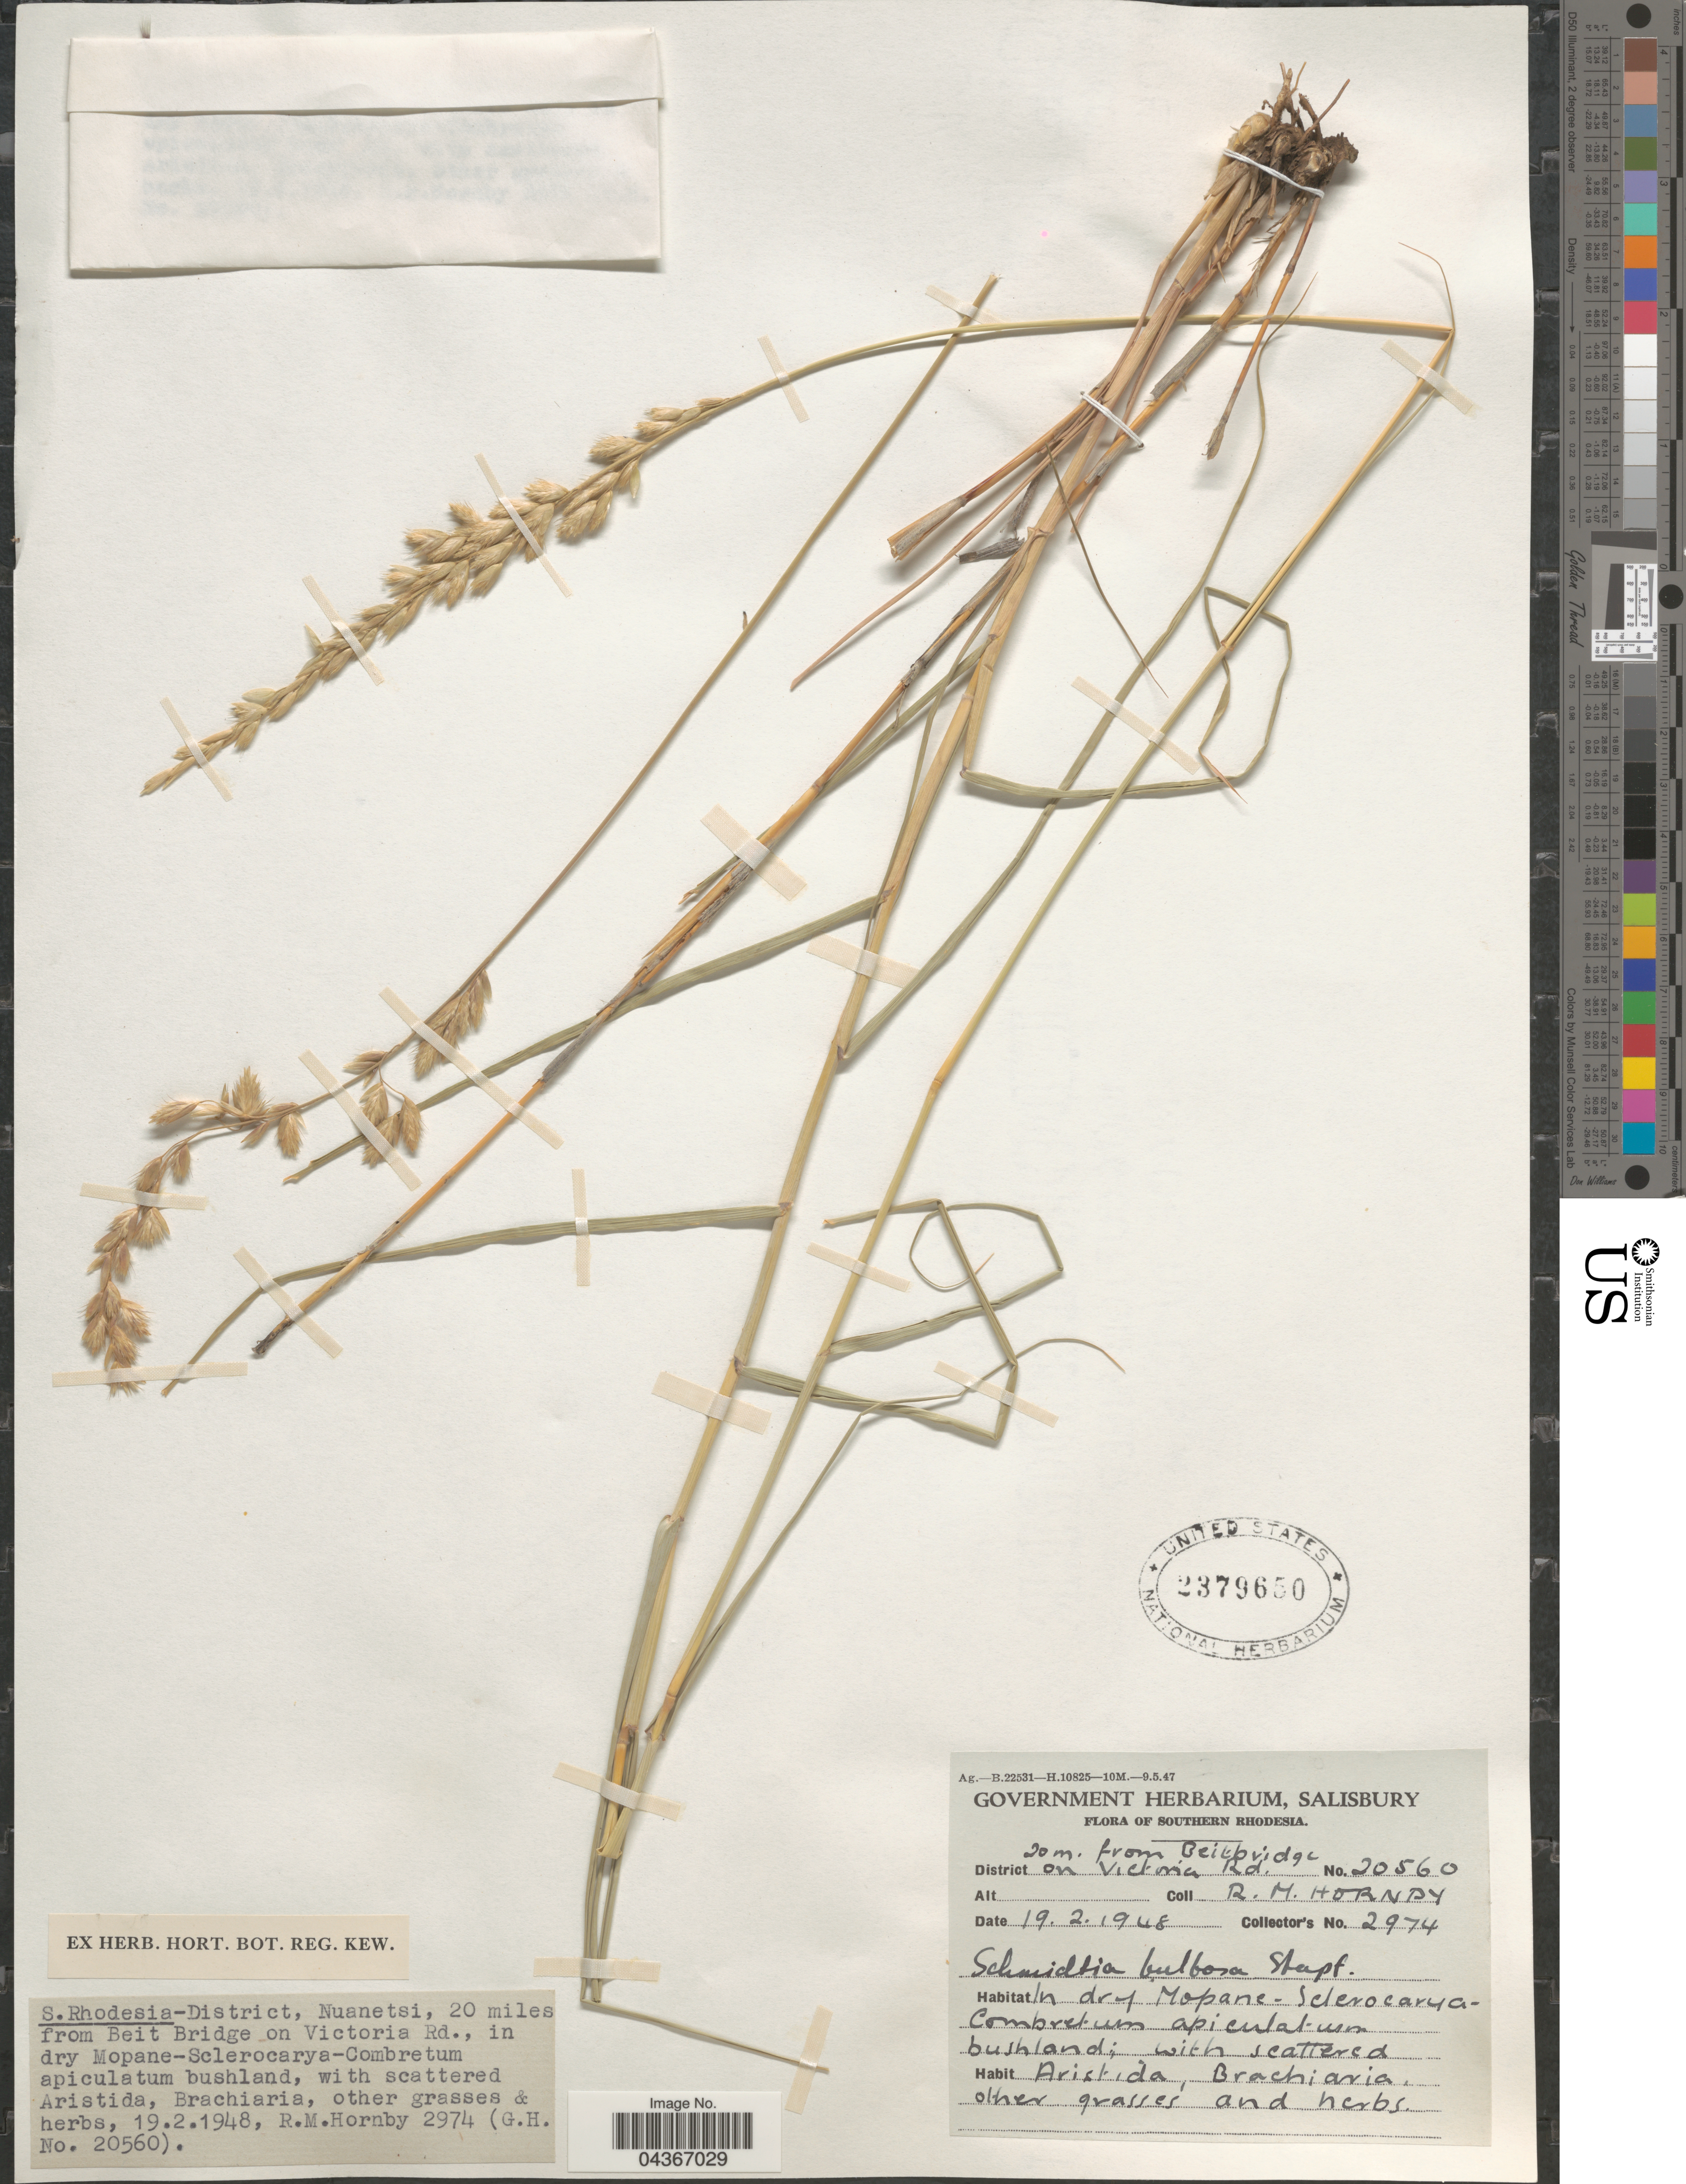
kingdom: Plantae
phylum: Tracheophyta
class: Liliopsida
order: Poales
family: Poaceae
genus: Schmidtia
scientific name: Schmidtia pappophoroides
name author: Steud. ex J.A. Schmidt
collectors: R. Hornby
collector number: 2974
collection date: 1948-02-19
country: Zimbabwe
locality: S. Rhodesia-District, Nuanetsi, 20 miles from Beit Bridge on Victoria Rd. Southern Rhodesia.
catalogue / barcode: US 2379650